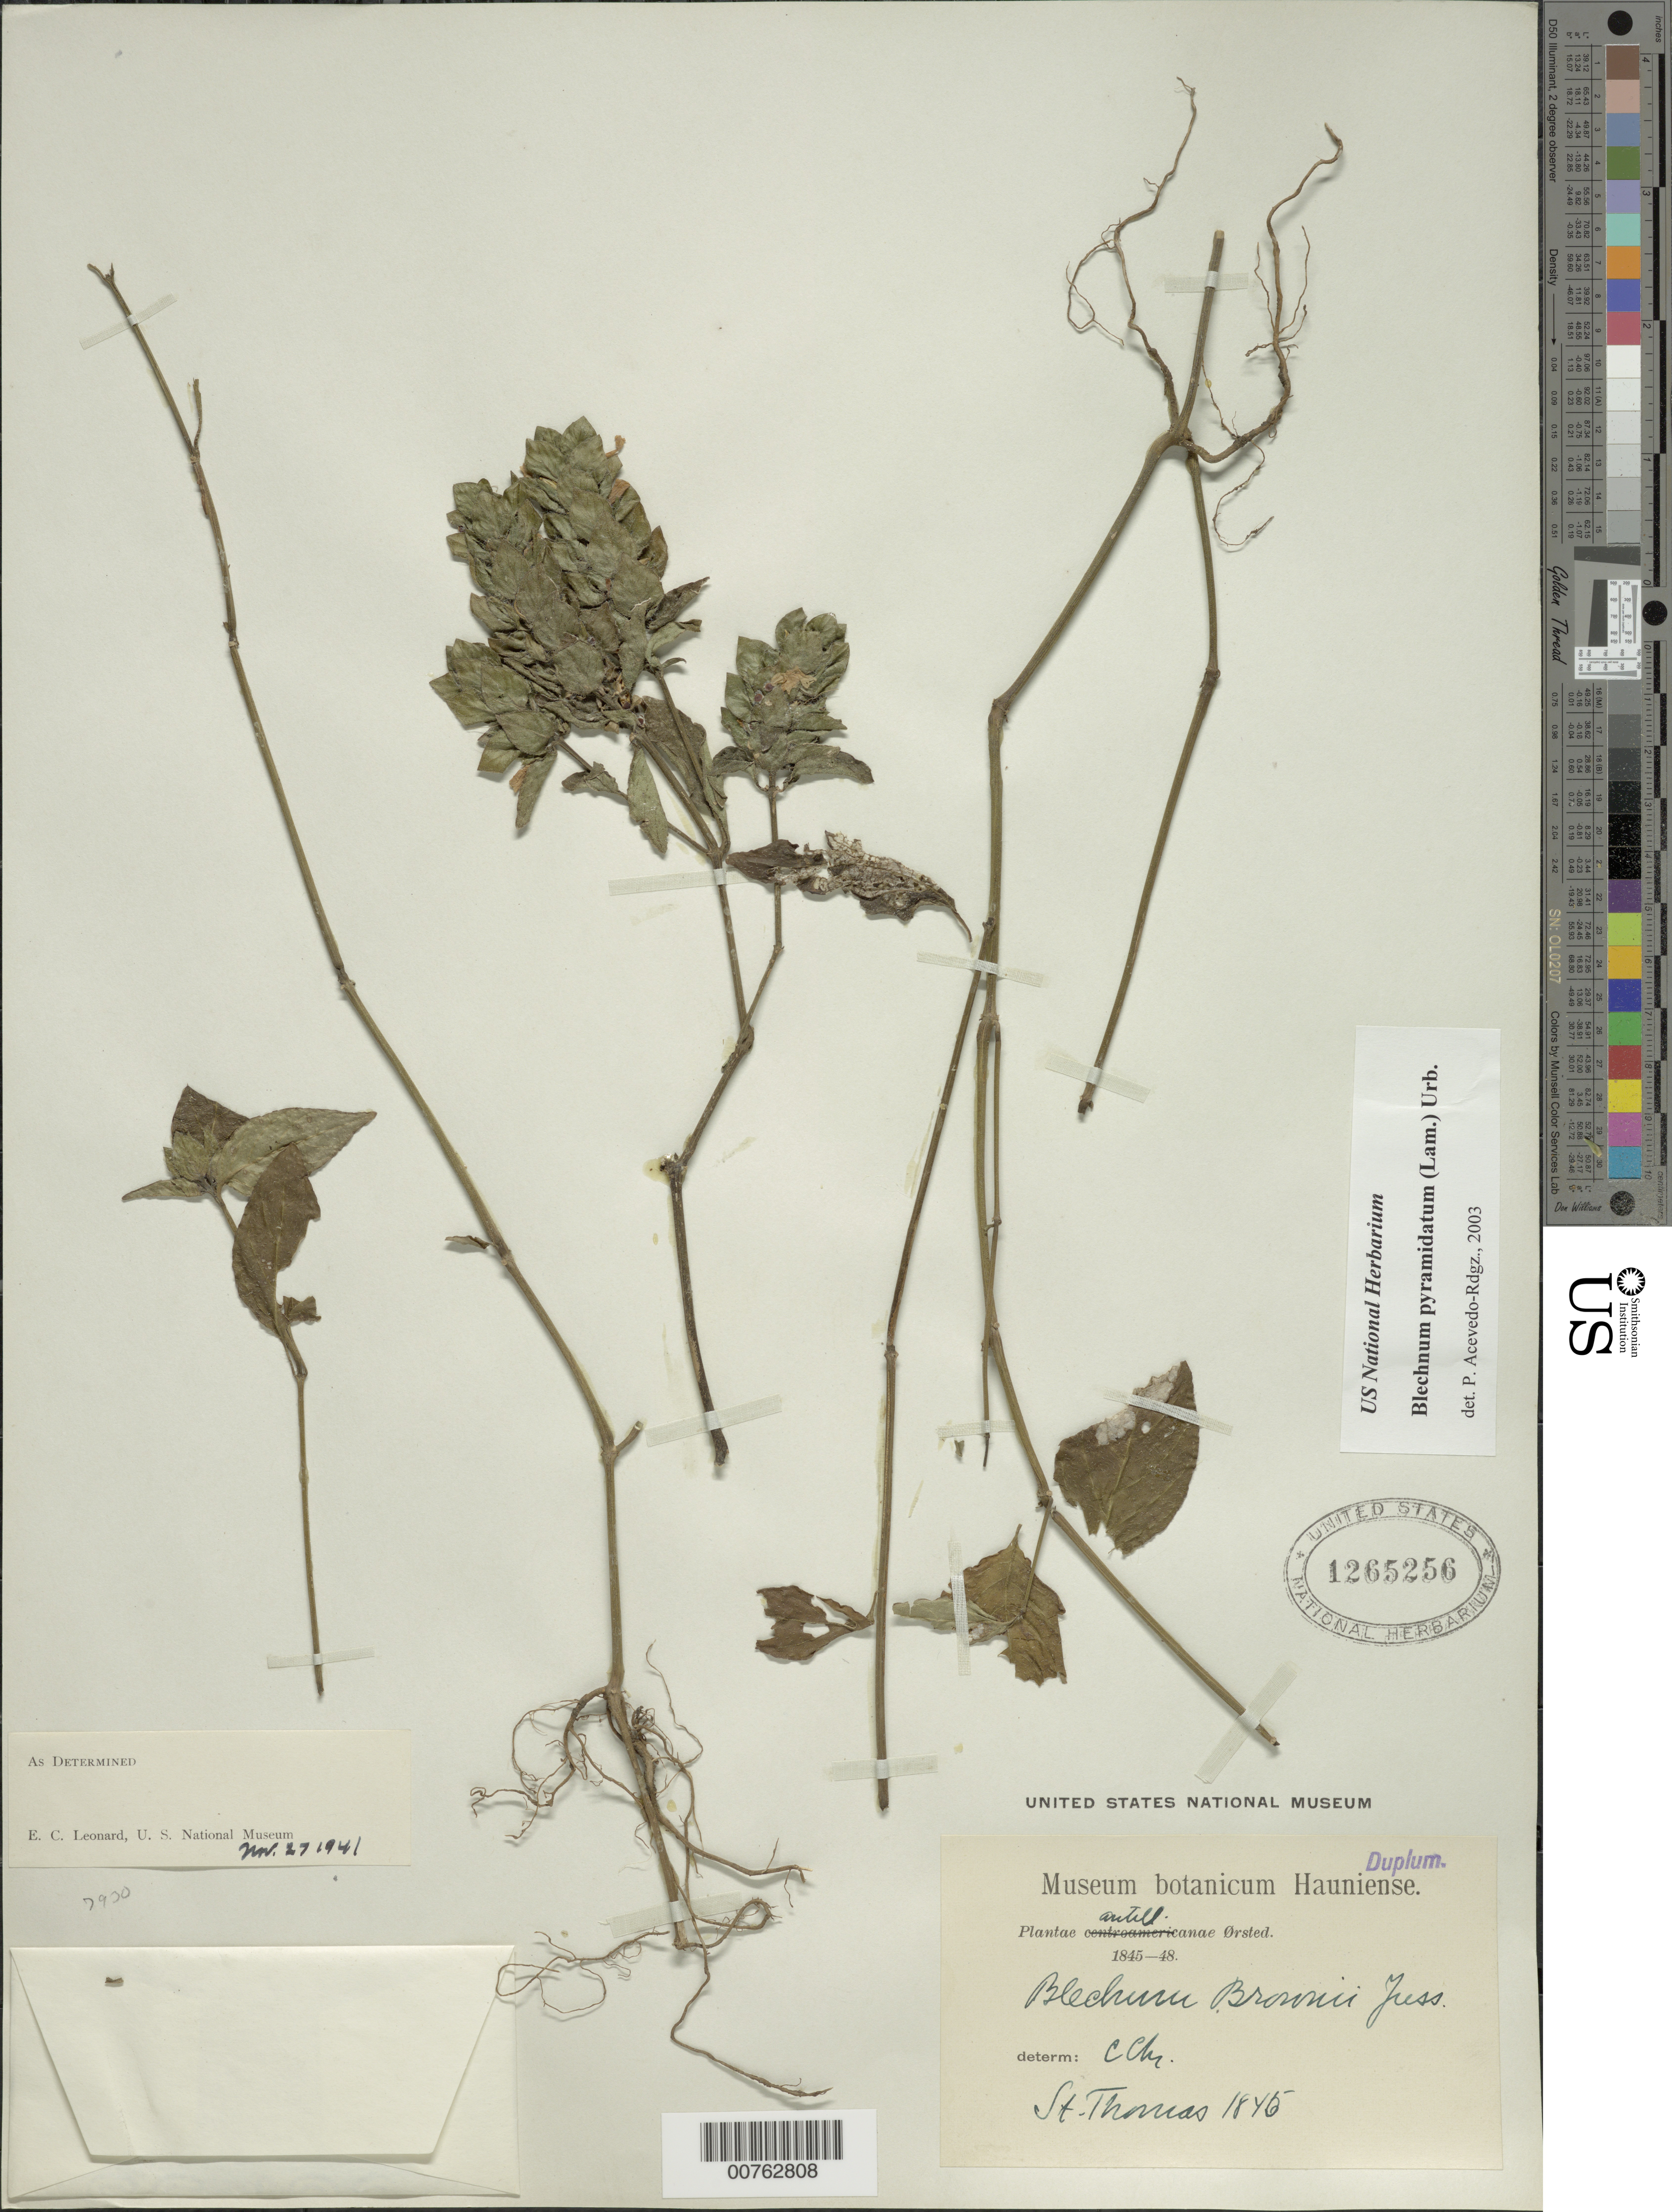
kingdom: Plantae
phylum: Tracheophyta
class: Magnoliopsida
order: Lamiales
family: Acanthaceae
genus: Blechum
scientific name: Blechum pyramidatum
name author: (Lam.) Urb.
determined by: Acevedo-Rodríguez, P., (BOT), Smithsonian Institution - National Museum of Natural History (UNITED STATES)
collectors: A. S. Oersted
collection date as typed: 1845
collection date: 1845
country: U.S. Virgin Islands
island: St. Thomas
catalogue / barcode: US 1265256